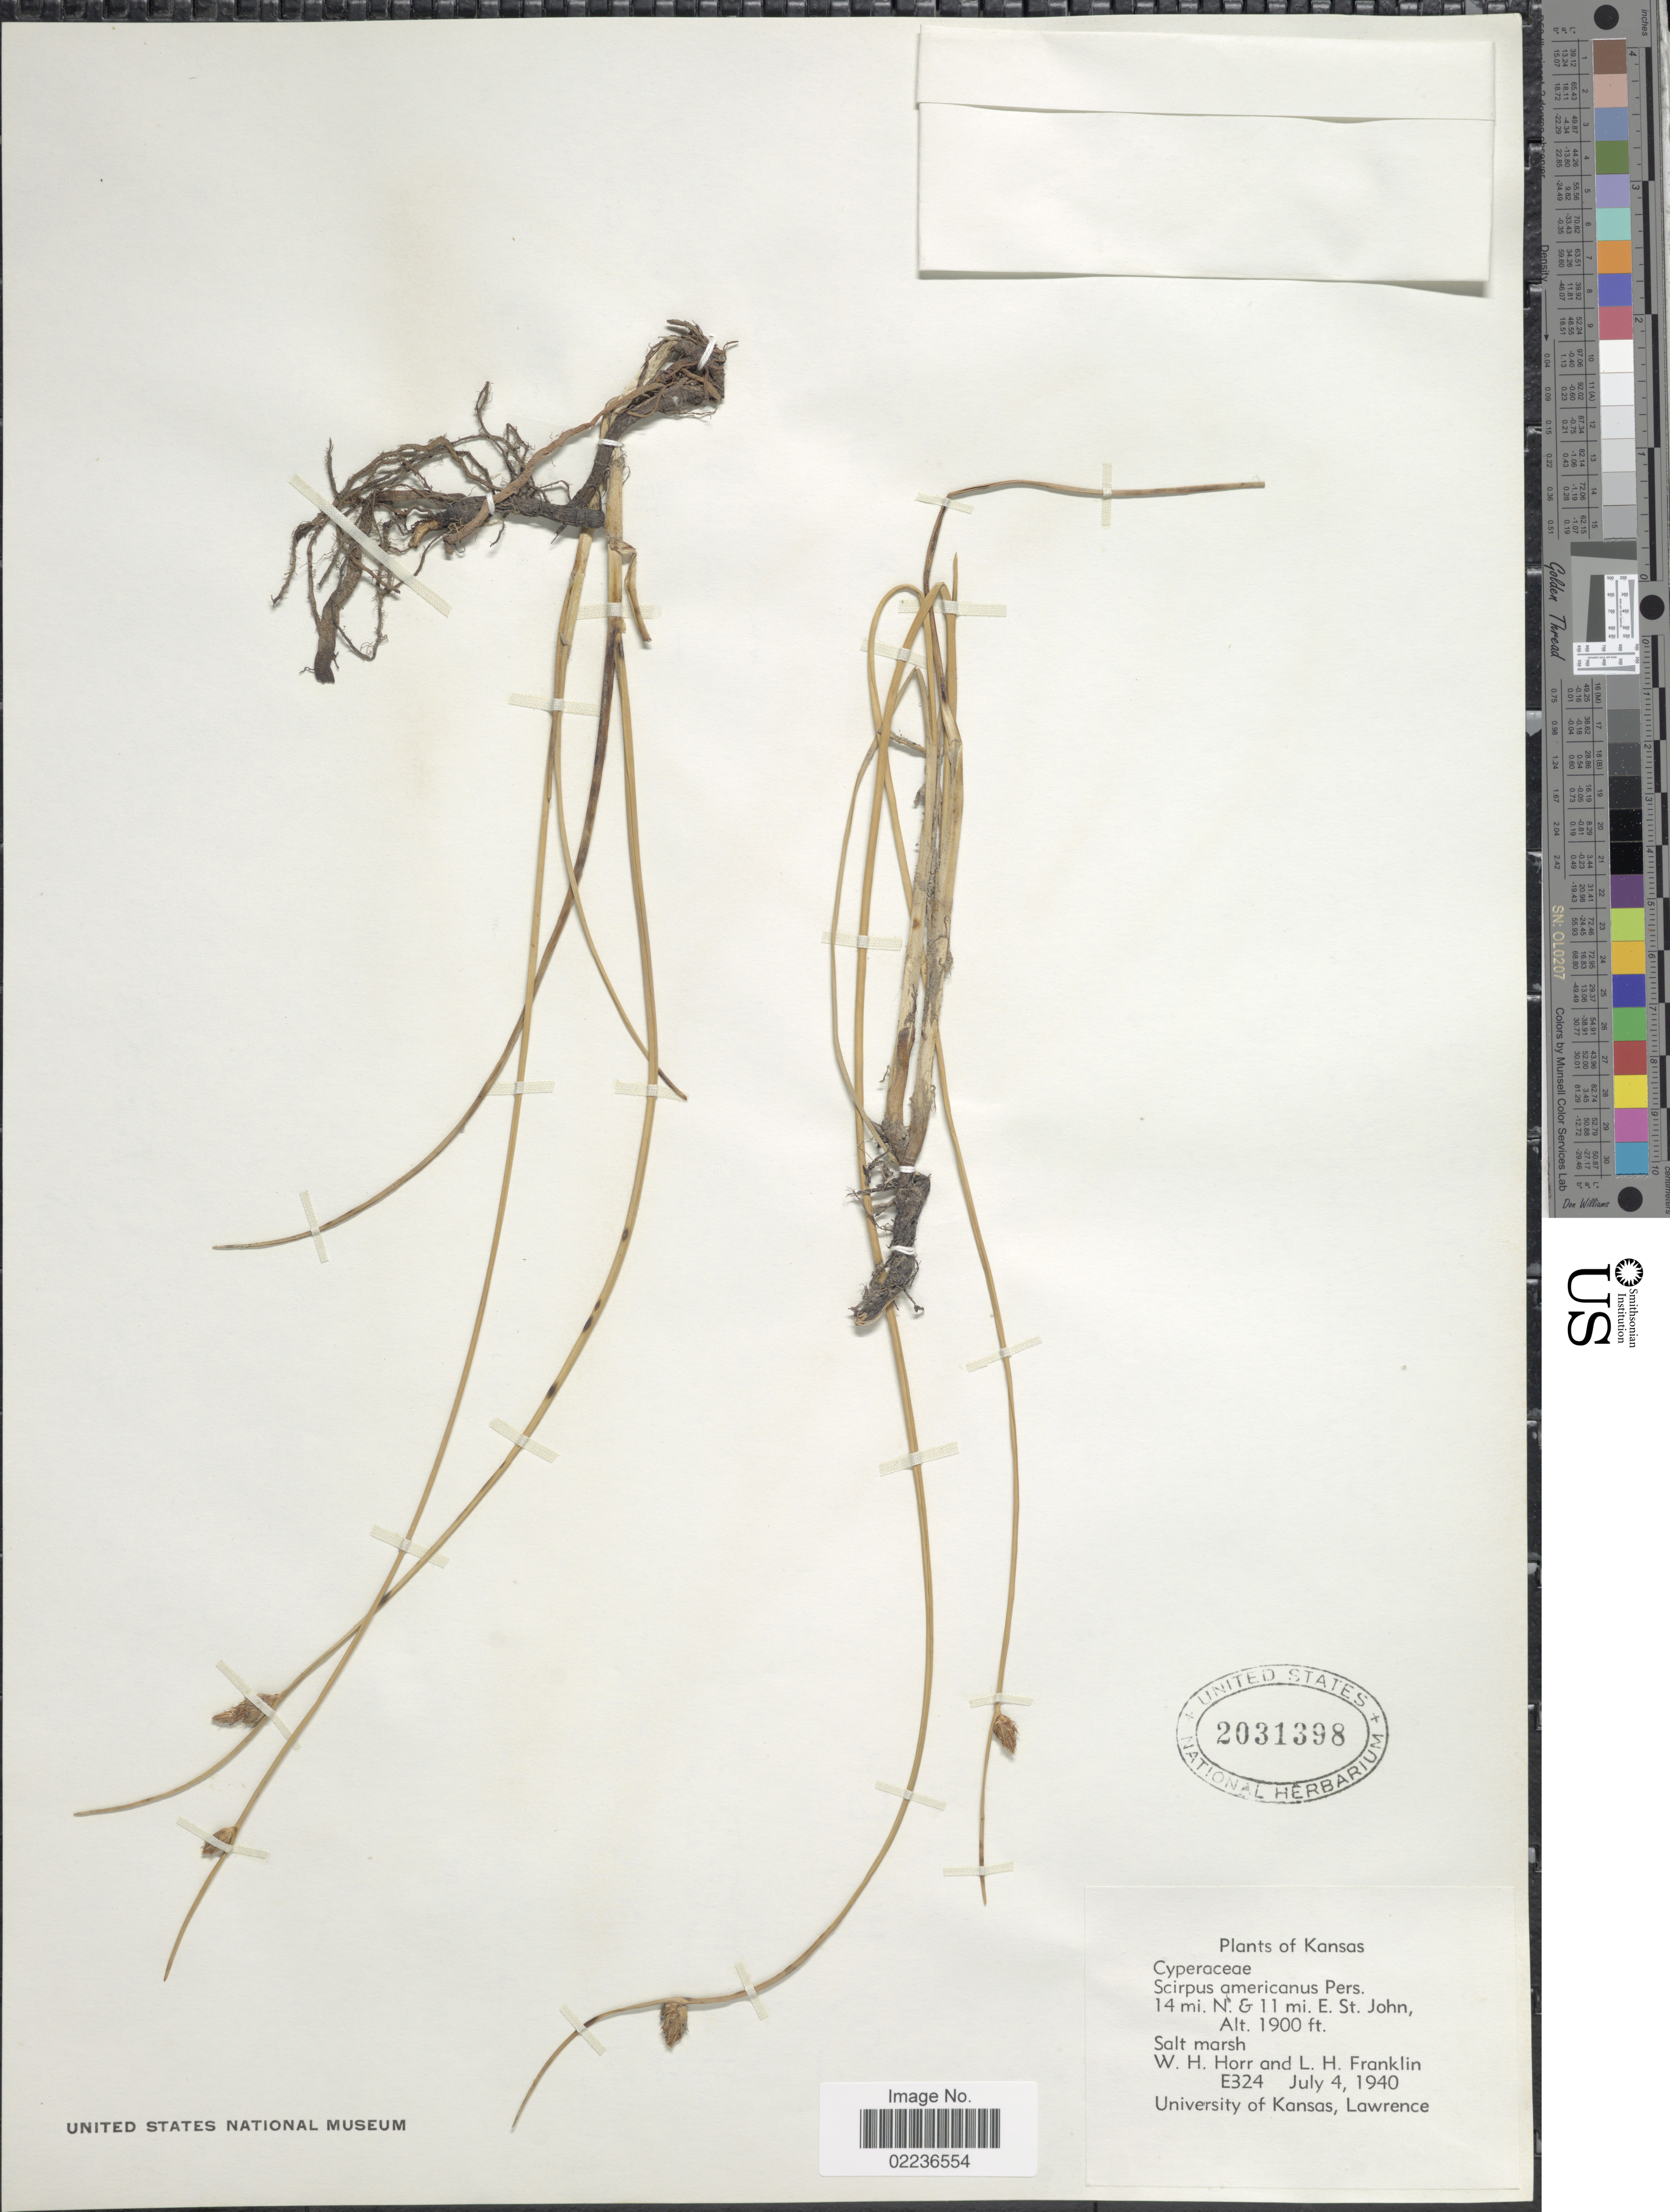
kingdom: Plantae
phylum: Tracheophyta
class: Liliopsida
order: Poales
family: Cyperaceae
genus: Schoenoplectus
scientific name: Schoenoplectus pungens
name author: (Vahl) Palla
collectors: W. H. Horr & L. H. Franklin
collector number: E324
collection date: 1940-07-04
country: United States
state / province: Kansas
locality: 14 mi. N.E. & 11 mi. E. St. John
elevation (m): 579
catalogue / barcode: US 2031398